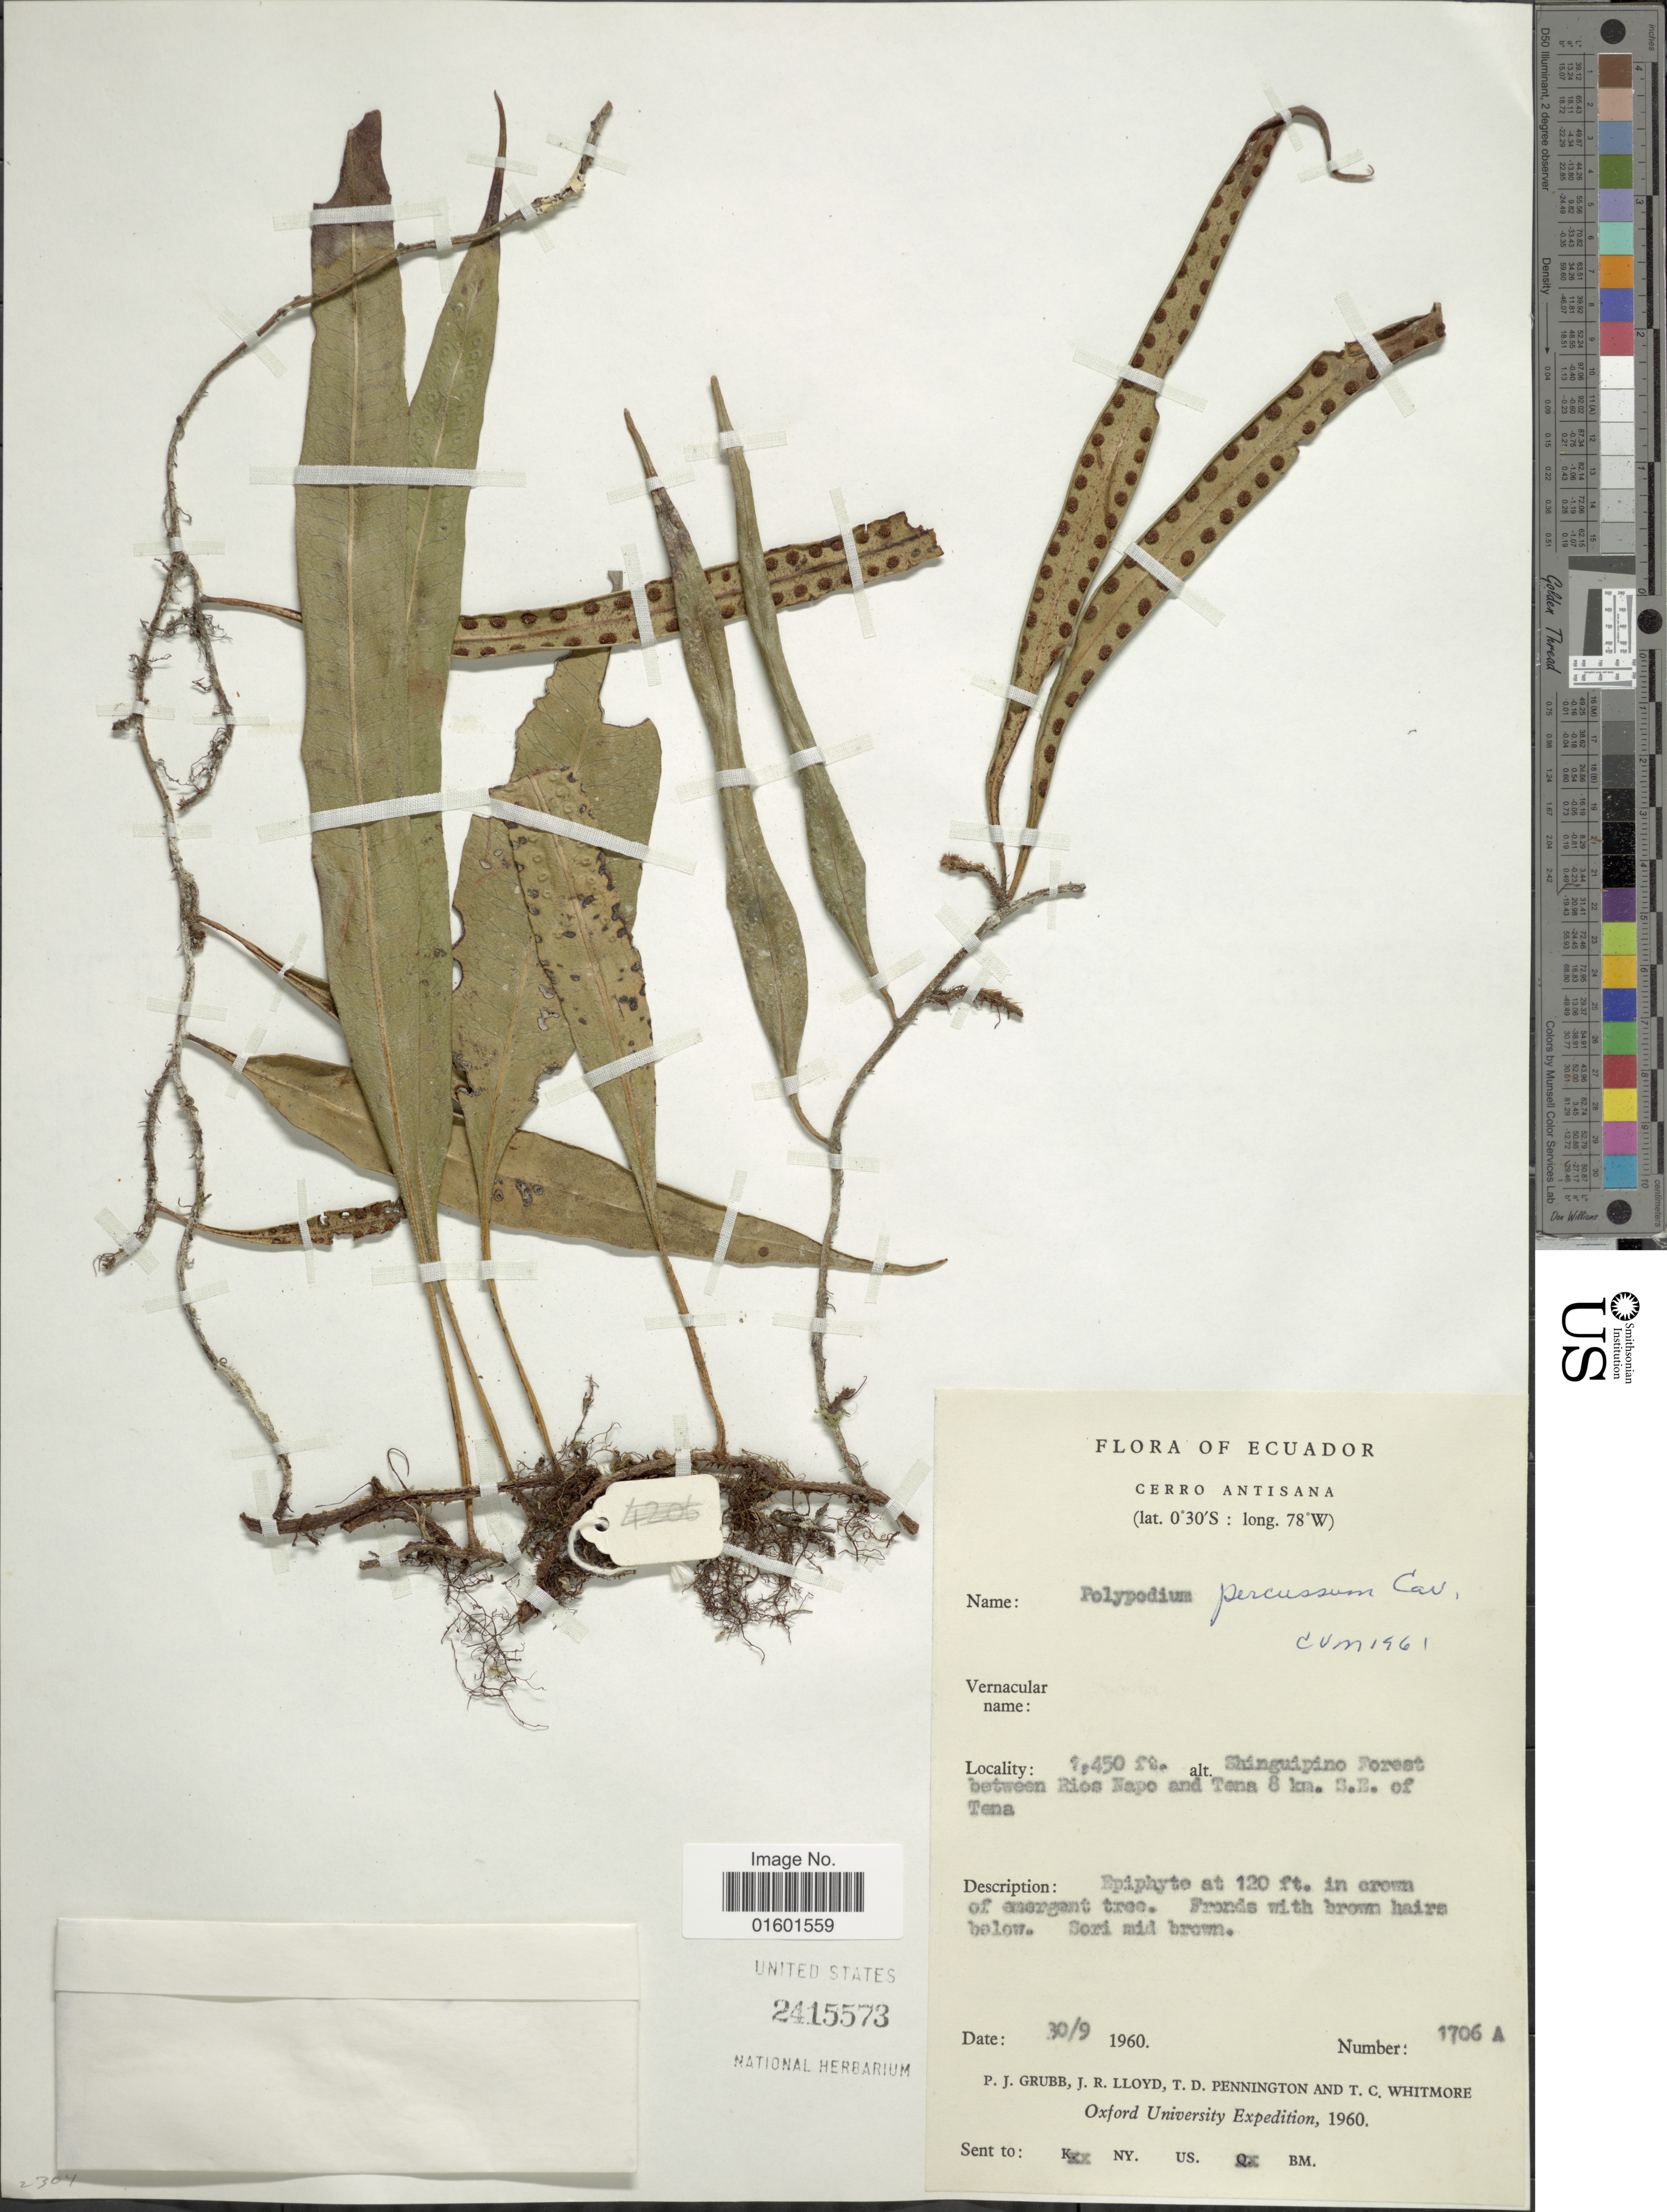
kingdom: Plantae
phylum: Tracheophyta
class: Polypodiopsida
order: Polypodiales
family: Polypodiaceae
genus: Microgramma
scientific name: Microgramma percussa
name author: (Cav.) de la Sota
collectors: P. J. Grubb, J. R. Lloyd, T. D. Pennington & T. C. Whitmore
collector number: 1706A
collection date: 1960-09-30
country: Ecuador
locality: Cerro Antisana, Shinguipini Fiorest between Rios Napo and Tena 8 km. S.E. of Tena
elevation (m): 442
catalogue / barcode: US 2415573